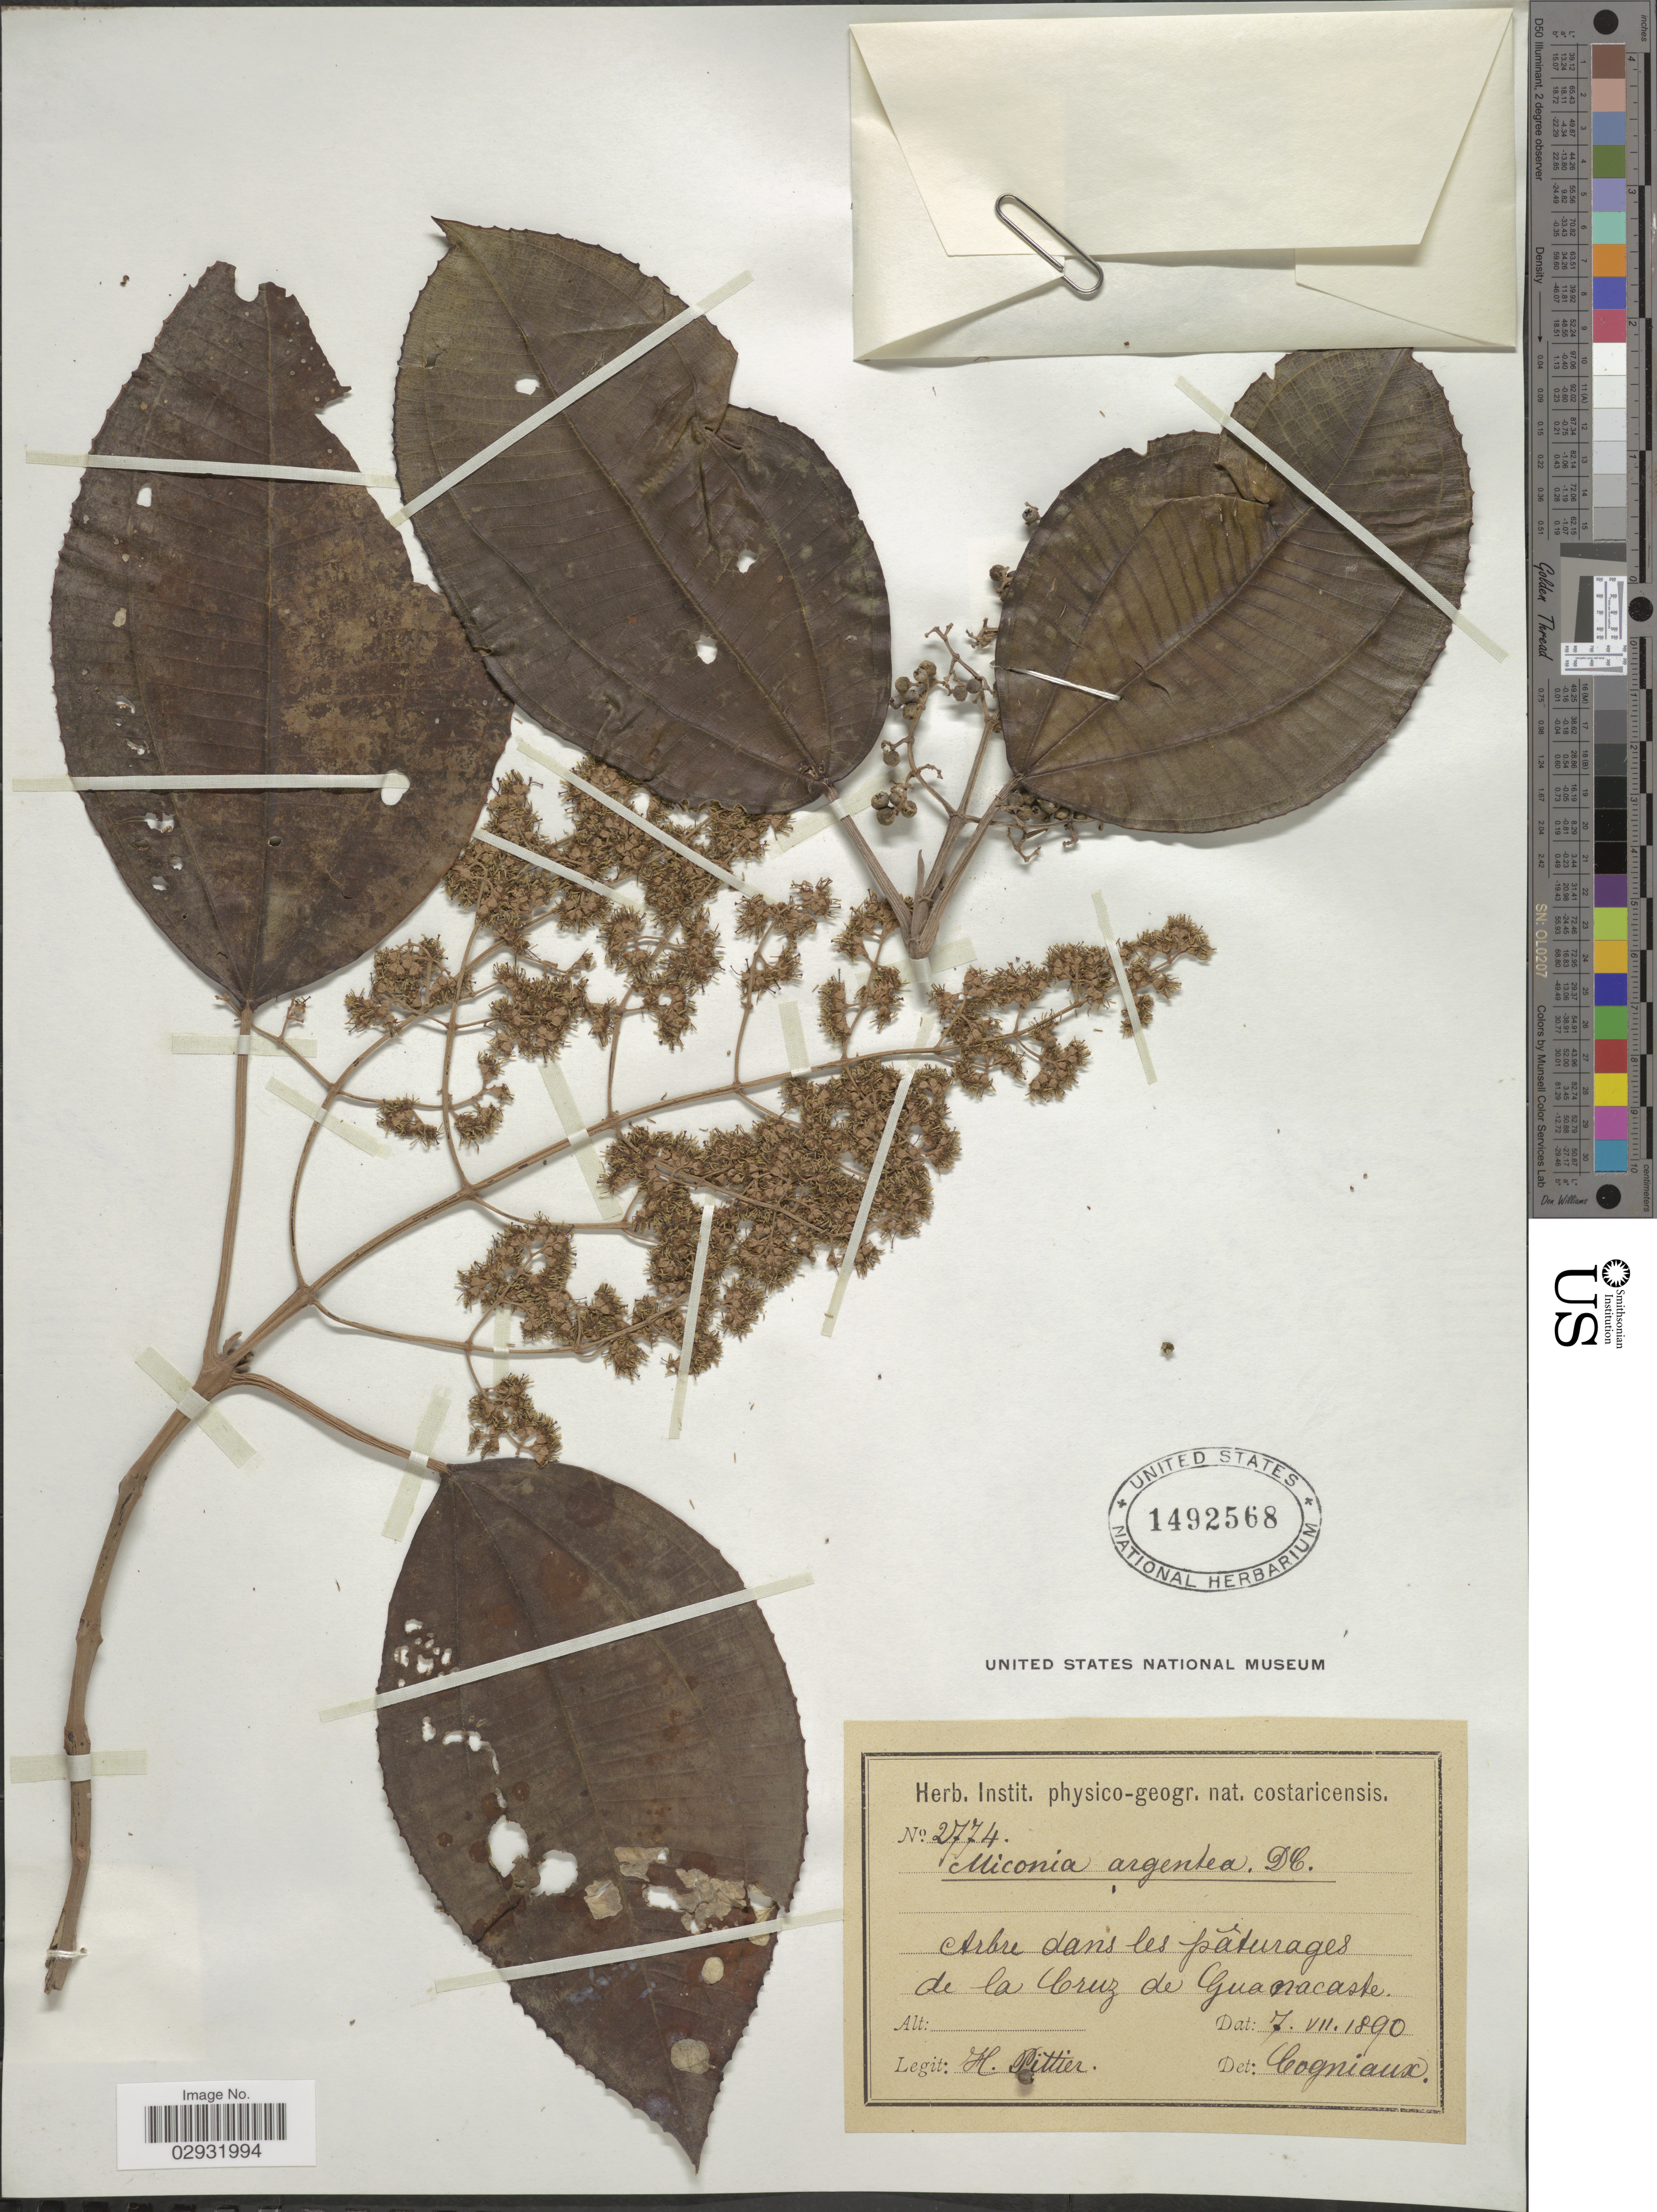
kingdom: Plantae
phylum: Tracheophyta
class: Magnoliopsida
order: Myrtales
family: Melastomataceae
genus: Miconia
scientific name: Miconia argentea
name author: (Sw.) DC.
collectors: H. F. Pittier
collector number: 2774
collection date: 1890-07-07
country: Costa Rica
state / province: Guanacaste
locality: Arbe dans les pâturages de la Cruz de Guanacaste.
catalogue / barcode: US 1492568